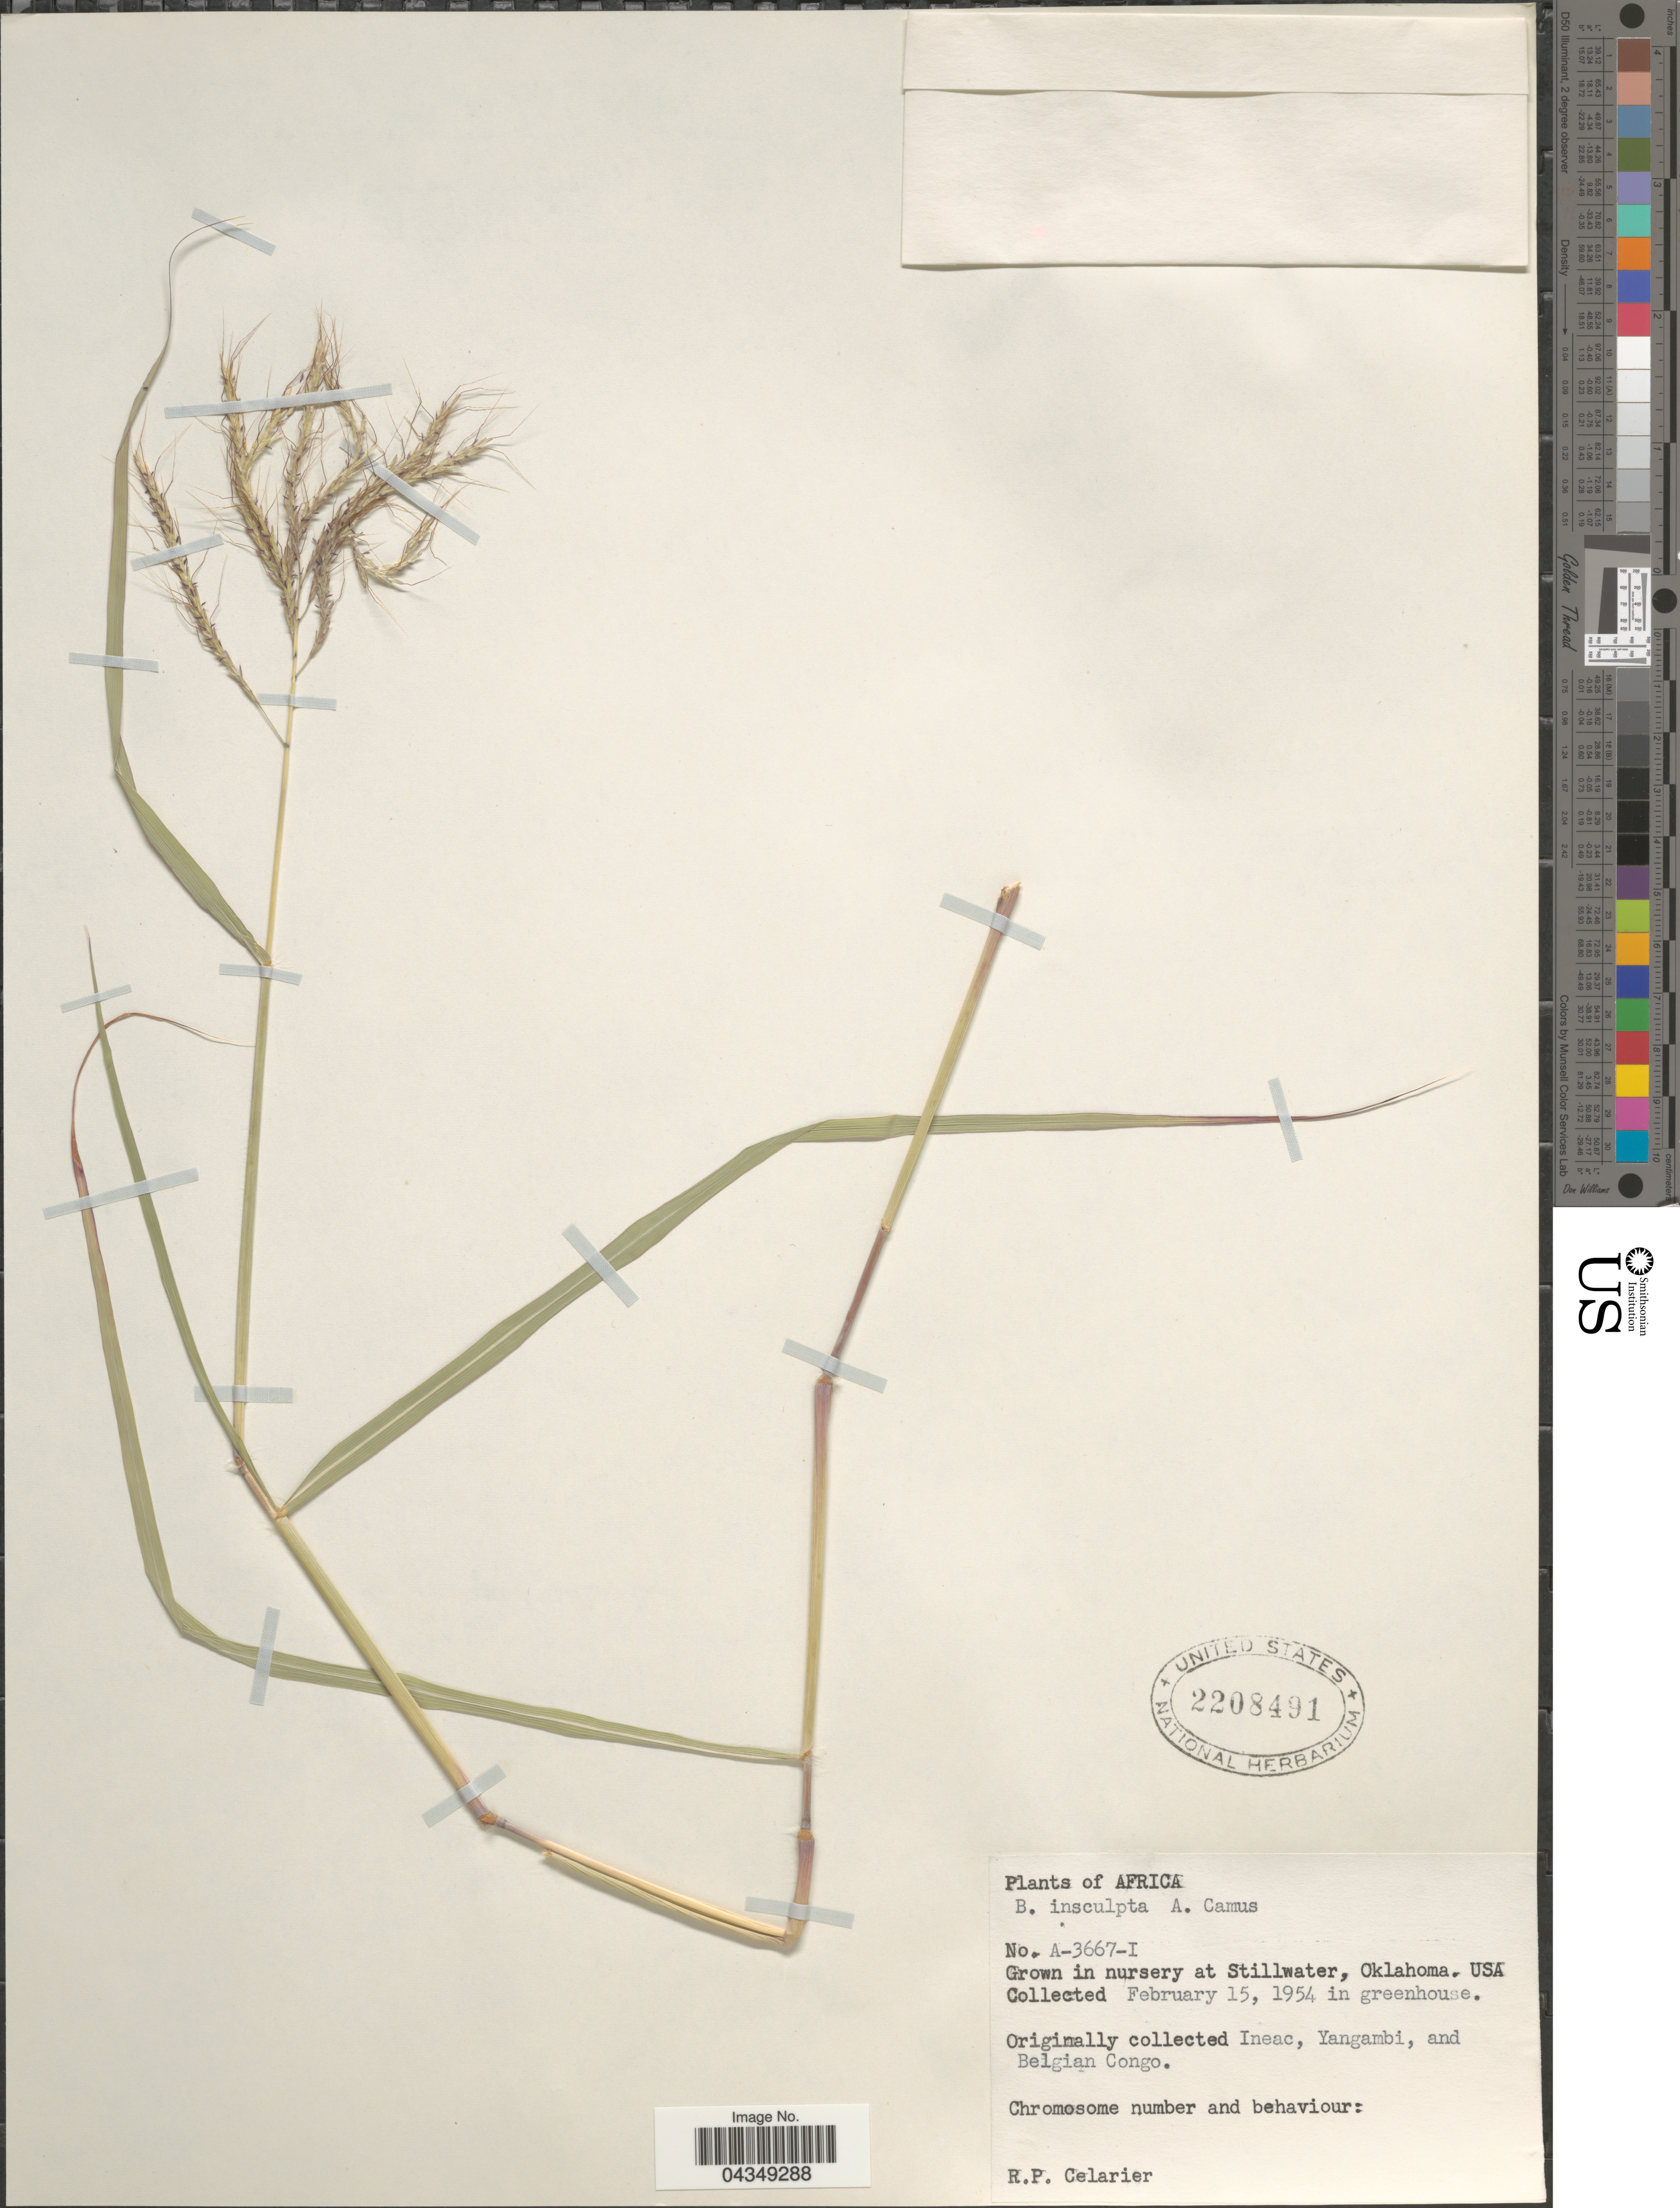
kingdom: Plantae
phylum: Tracheophyta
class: Liliopsida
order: Poales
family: Poaceae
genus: Bothriochloa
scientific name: Bothriochloa insculpta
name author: (Hochst. ex A. Rich.) A. Camus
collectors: R. Celarier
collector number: A-3667-I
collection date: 1954-02-15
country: United States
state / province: Oklahoma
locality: Grown in nursery at Stillwater, in greenhouse.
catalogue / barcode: US 2208491